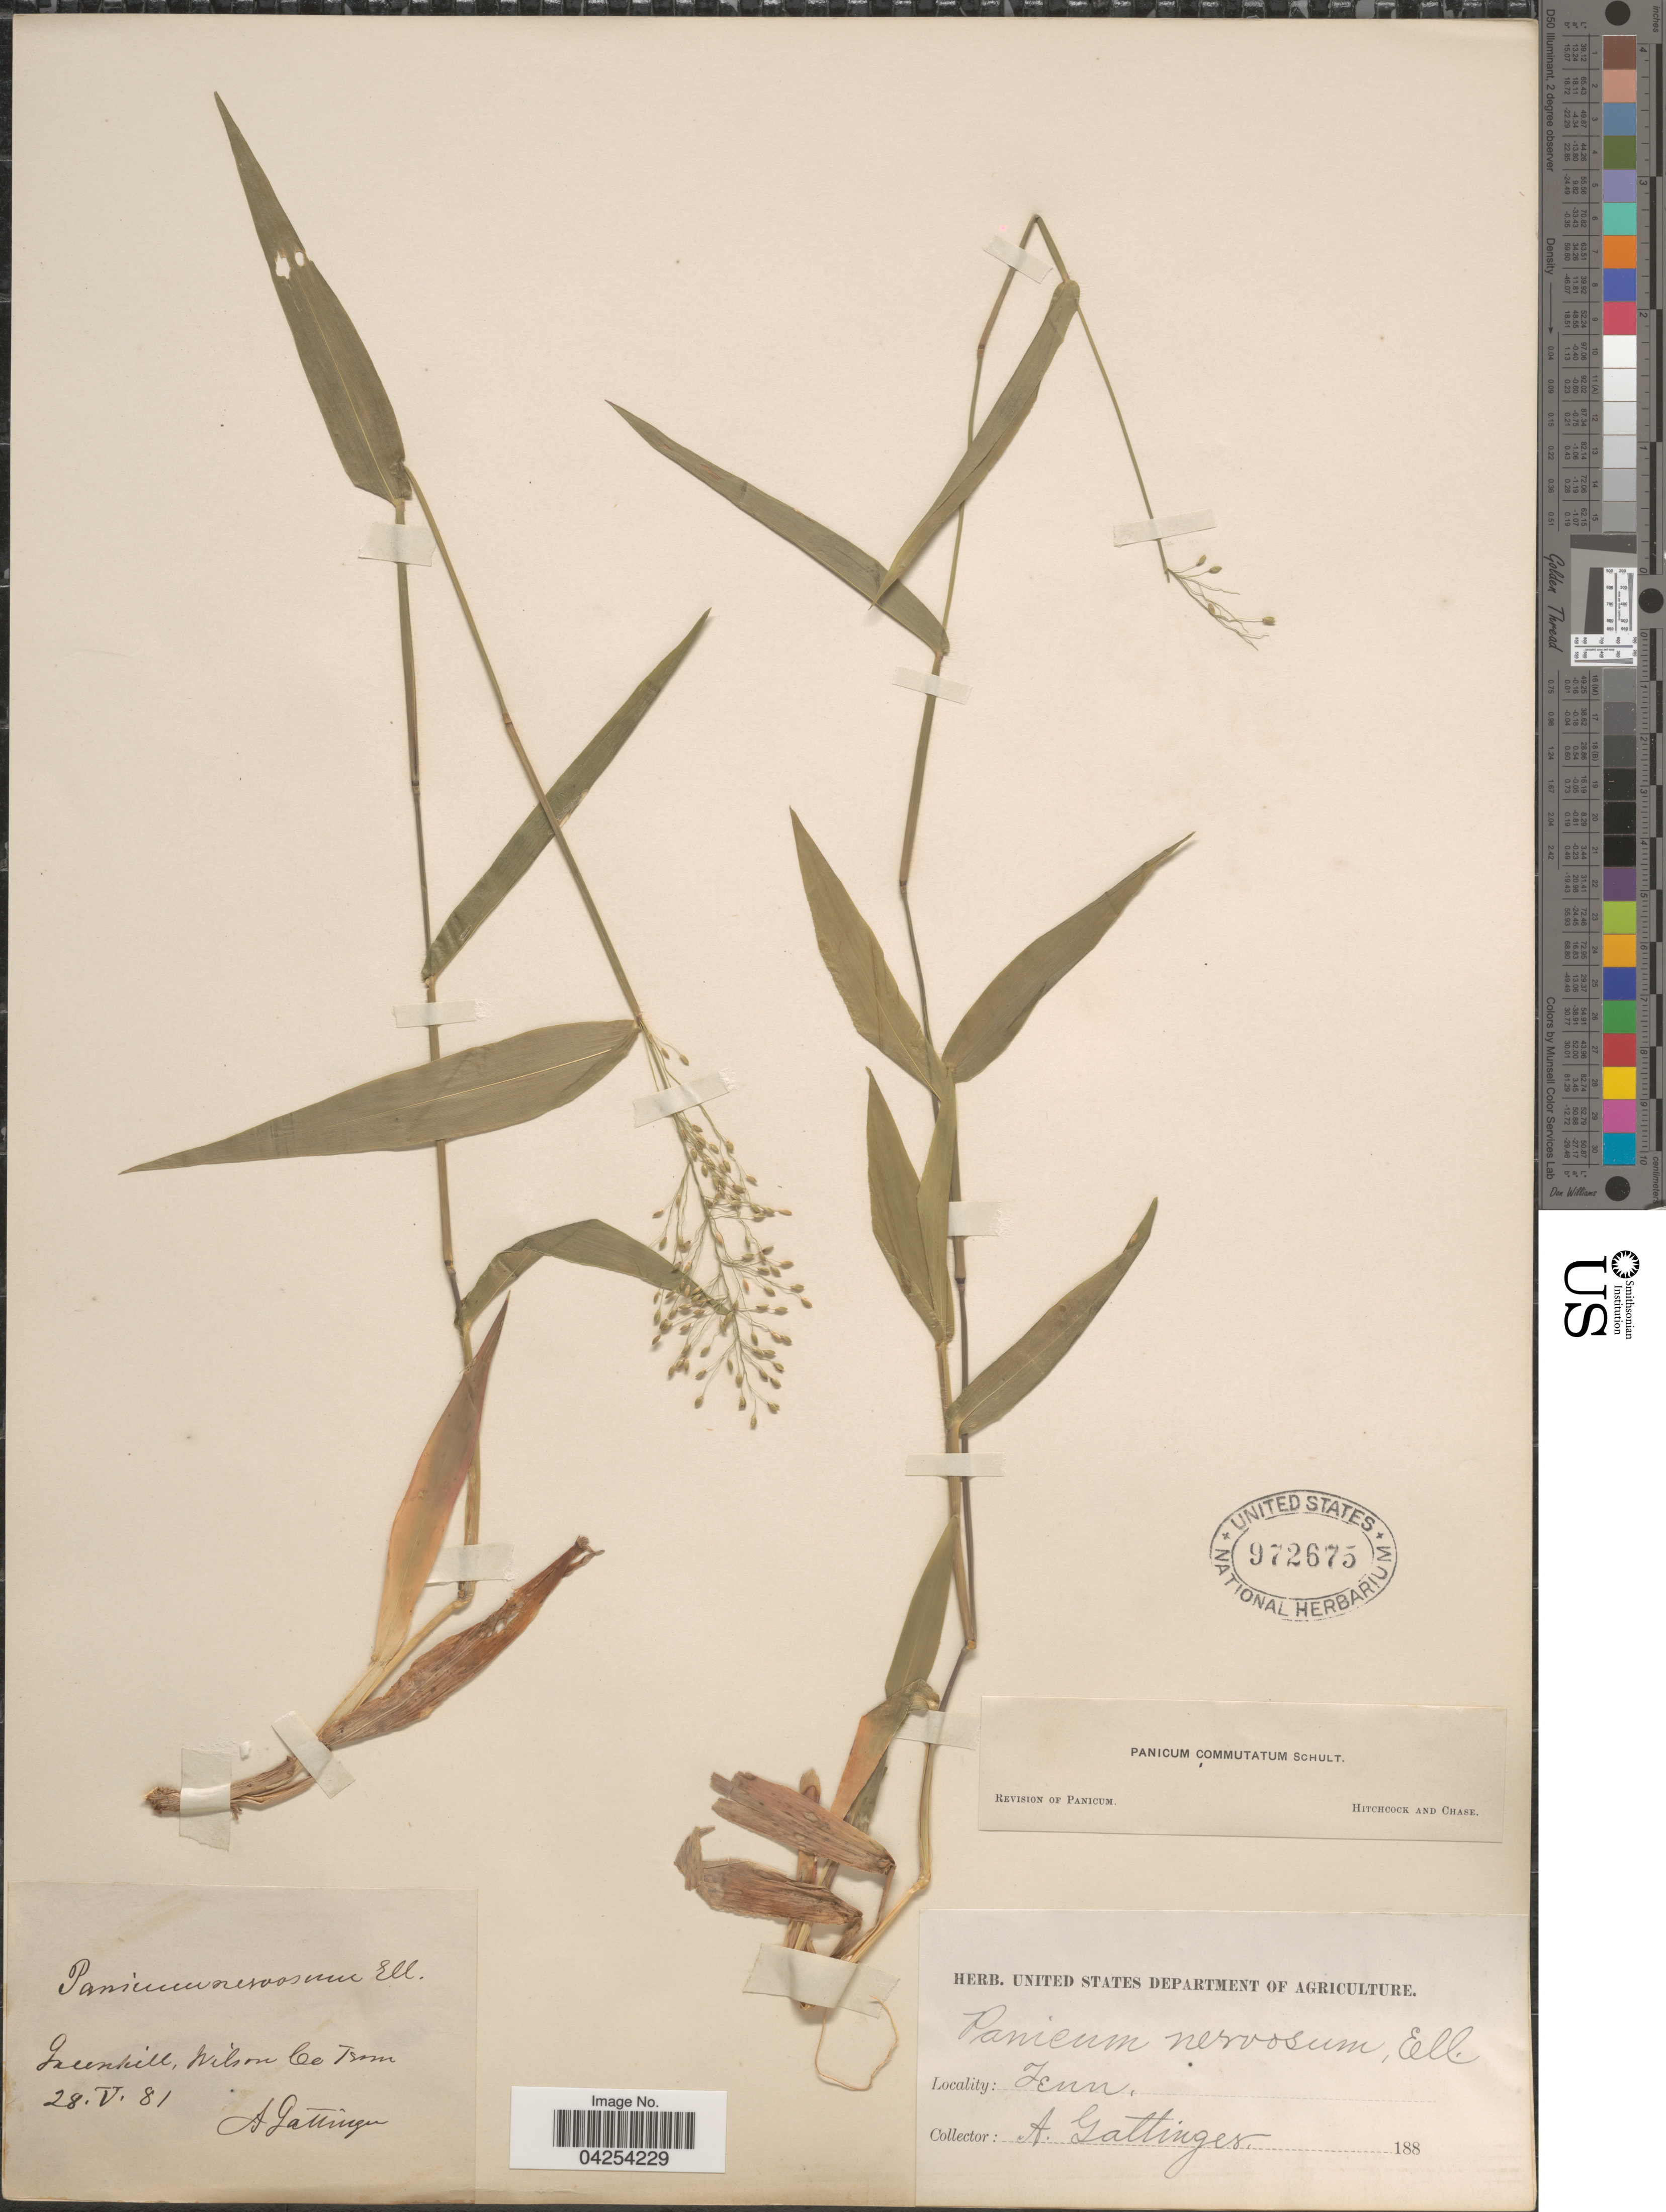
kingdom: Plantae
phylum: Tracheophyta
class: Liliopsida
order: Poales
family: Poaceae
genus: Dichanthelium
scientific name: Dichanthelium commutatum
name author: (Schult.) Gould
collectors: A. Gattinger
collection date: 1881-05-28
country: United States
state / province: Tennessee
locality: Greenhill, Wilson Co.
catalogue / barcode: US 972675